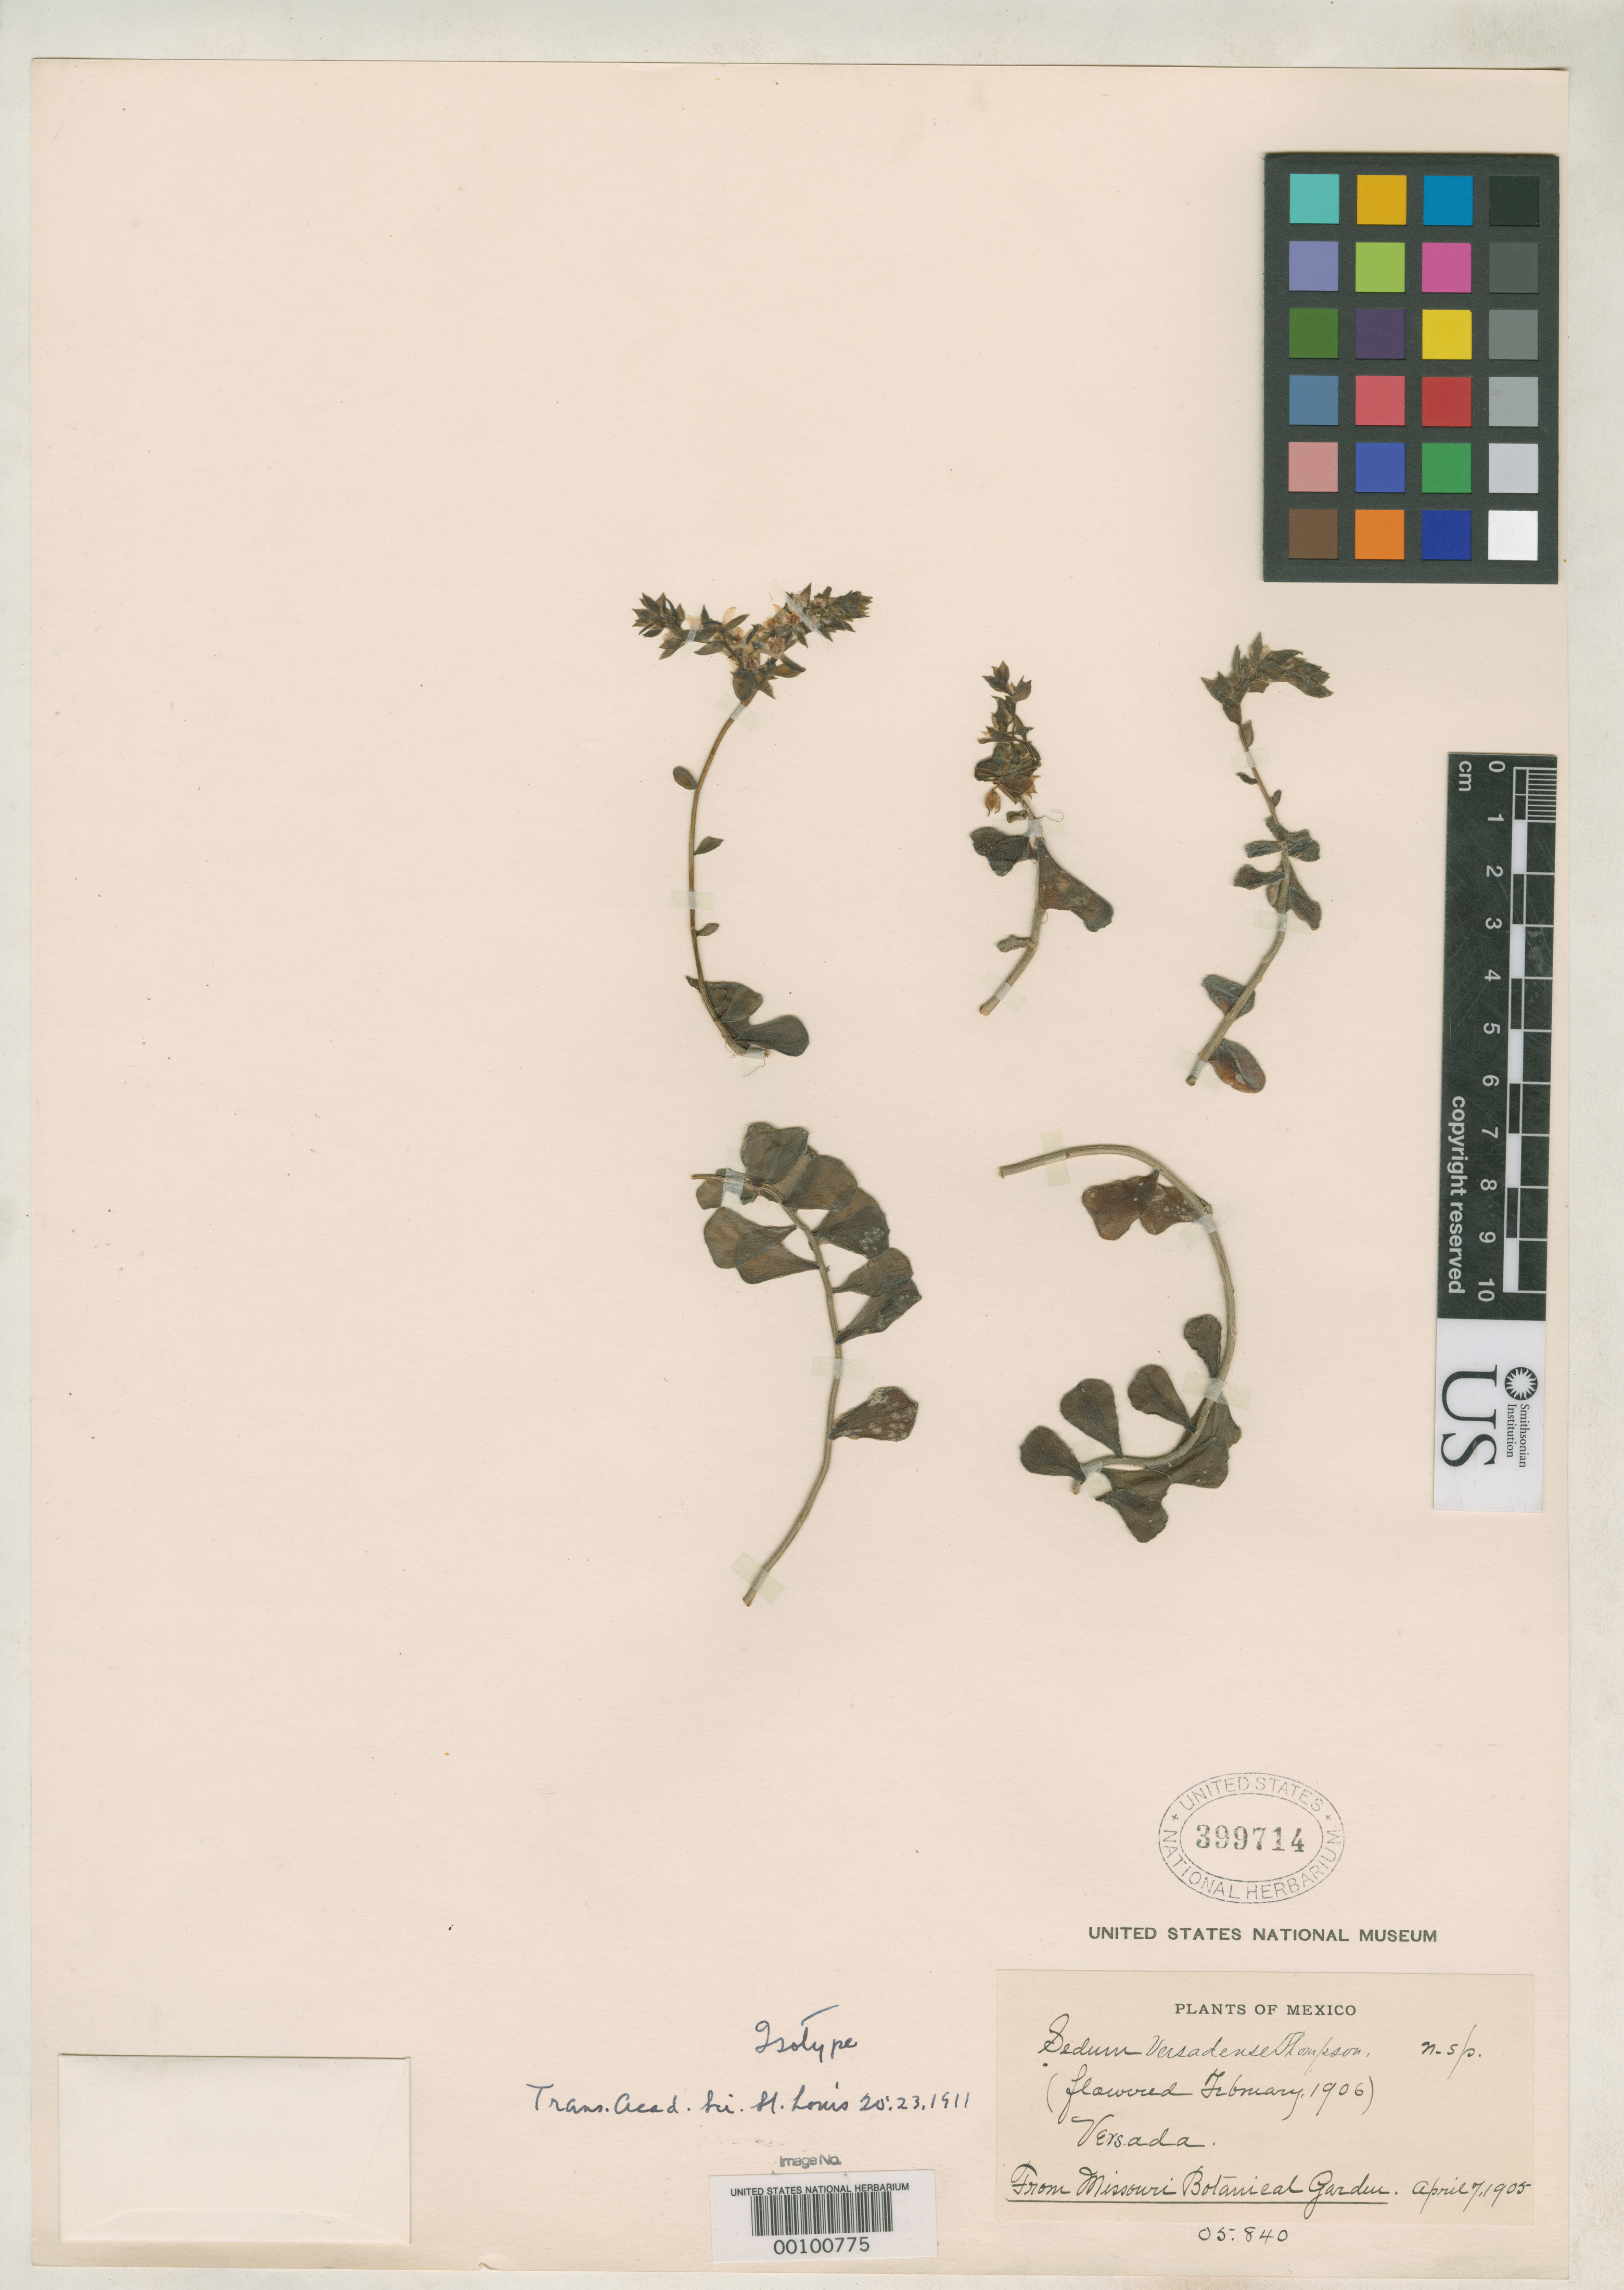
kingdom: Plantae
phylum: Tracheophyta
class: Magnoliopsida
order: Saxifragales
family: Crassulaceae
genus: Sedum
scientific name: Sedum versadense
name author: C.H. Thomps.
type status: Isotype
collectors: W. Trelease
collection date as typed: Feb 1905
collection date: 1905-02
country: Mexico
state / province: Oaxaca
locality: Versada, between El Parian and Tomellin.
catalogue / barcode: US 399714